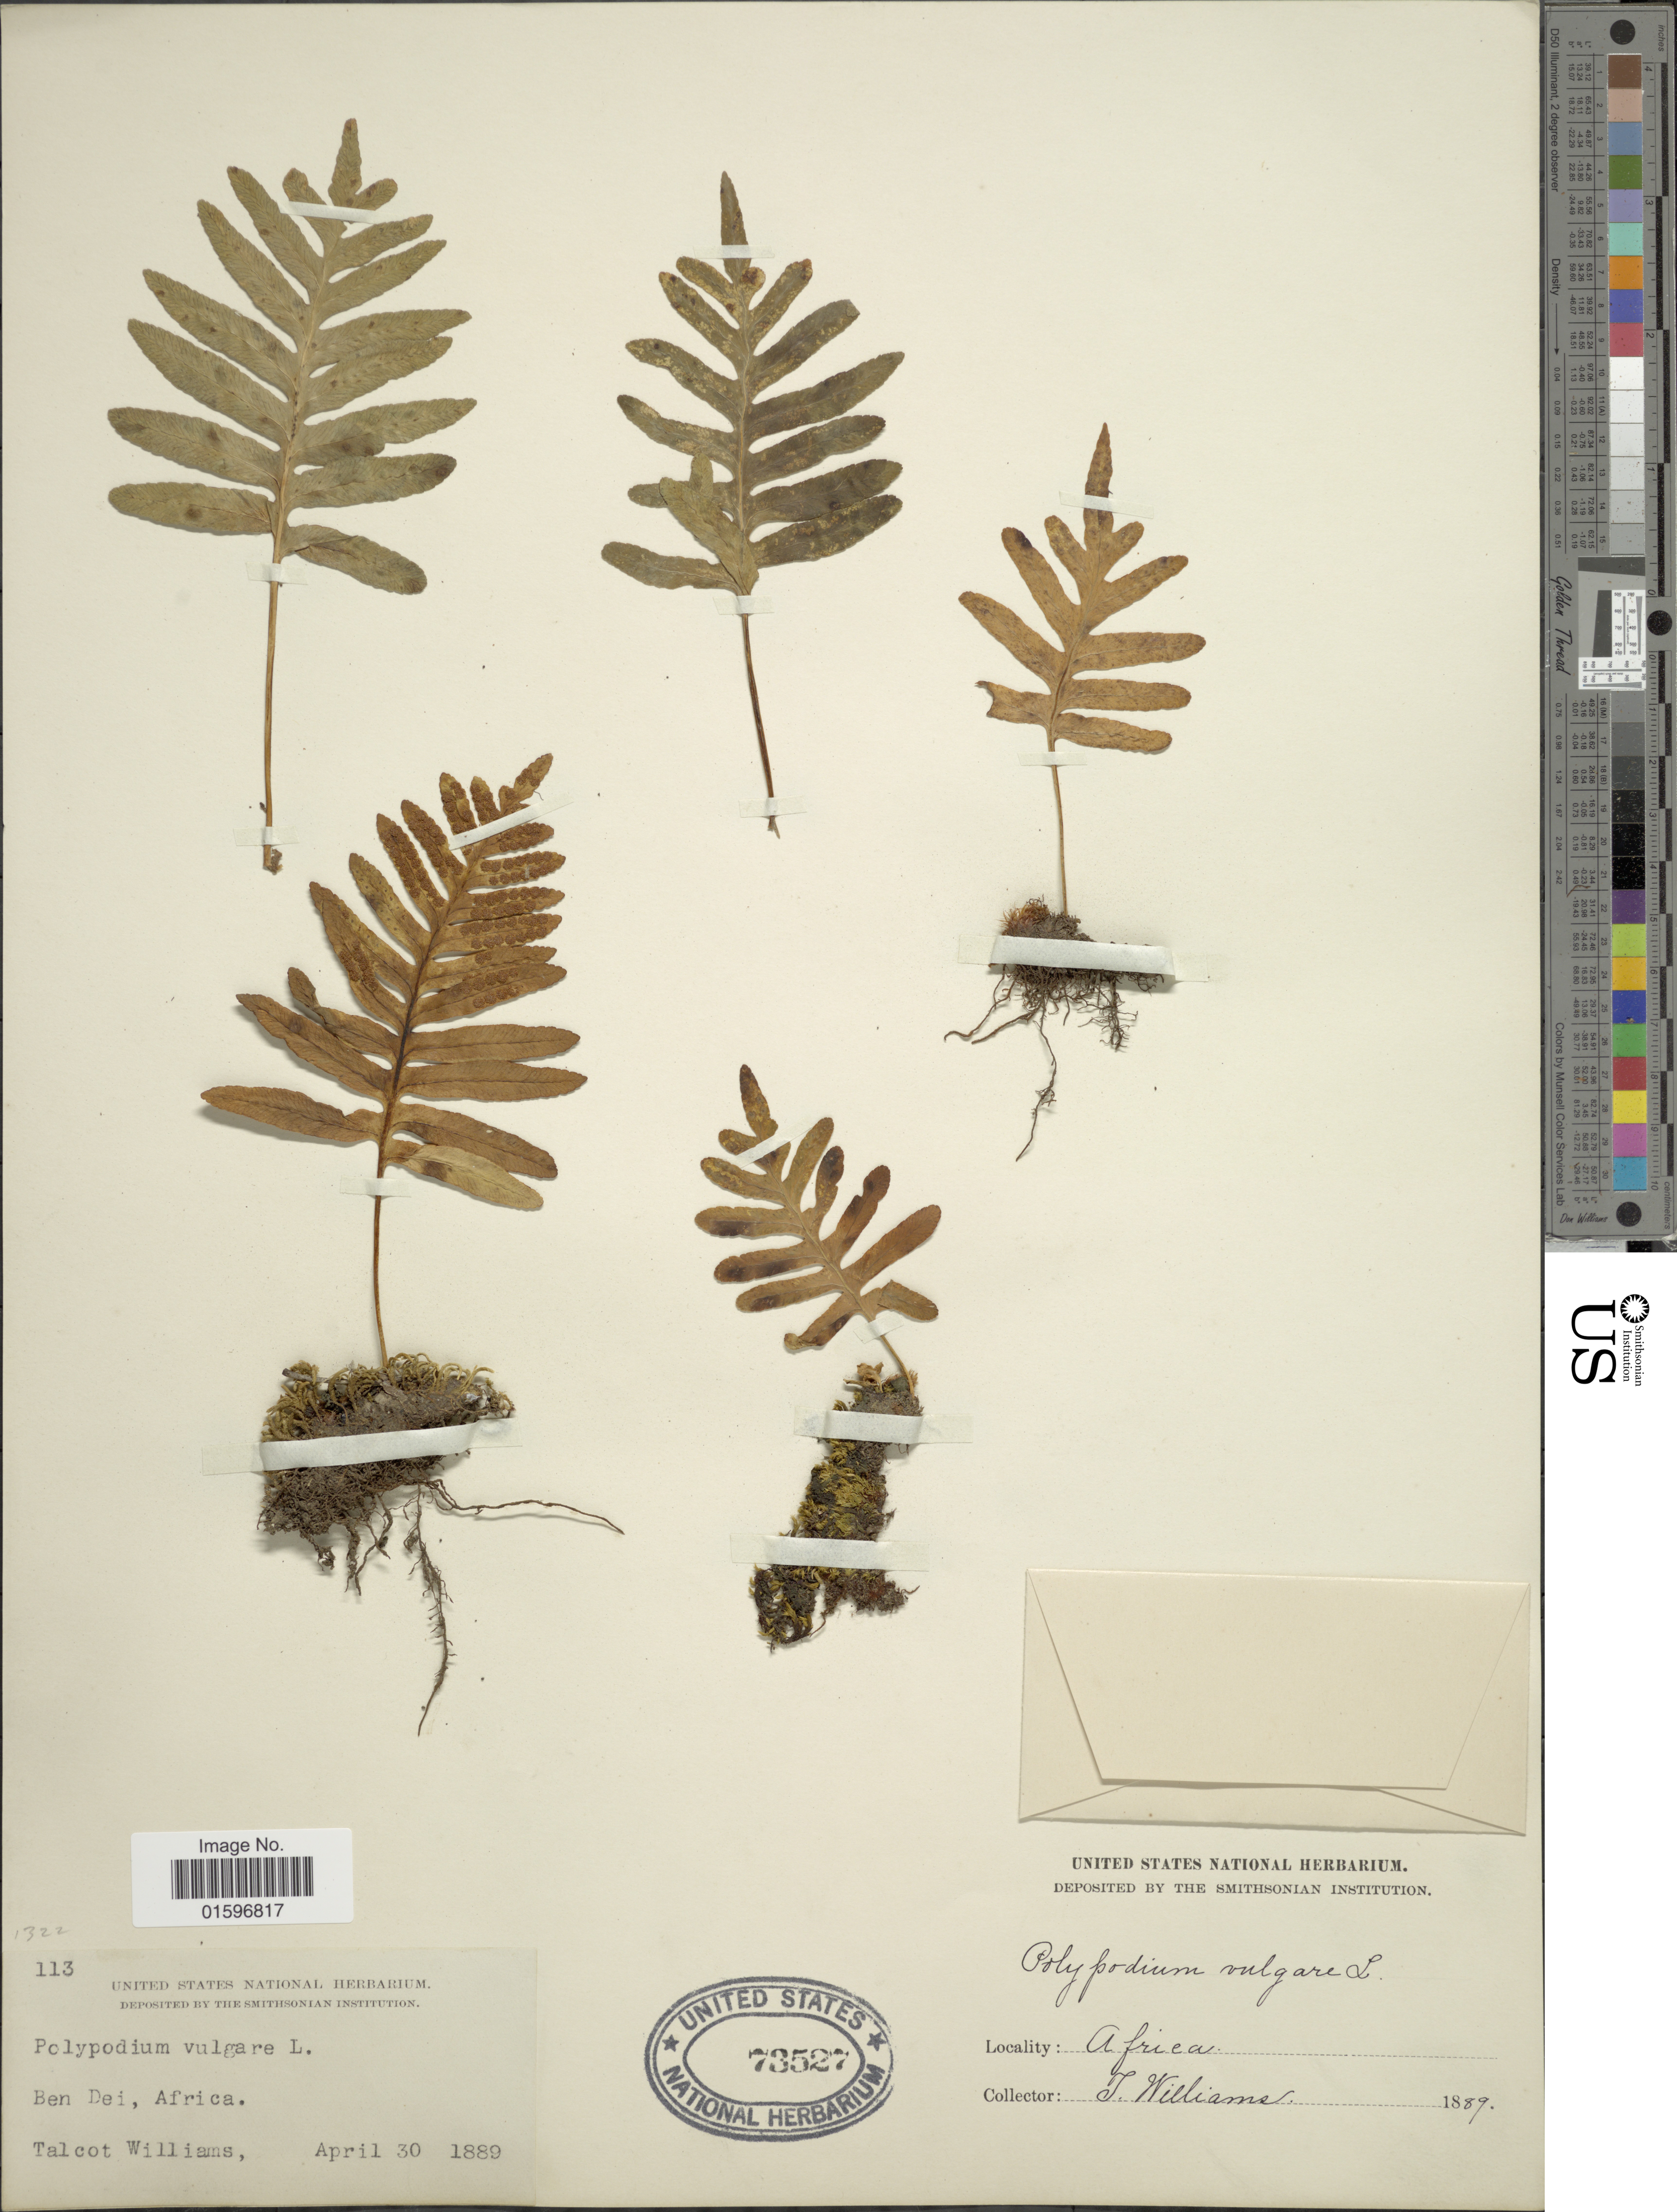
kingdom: Plantae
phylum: Tracheophyta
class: Polypodiopsida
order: Polypodiales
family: Polypodiaceae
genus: Polypodium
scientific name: Polypodium vulgare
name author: L.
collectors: T. Williams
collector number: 113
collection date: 1889-04-30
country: Morocco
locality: Ben Dei, Africa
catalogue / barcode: US 73527